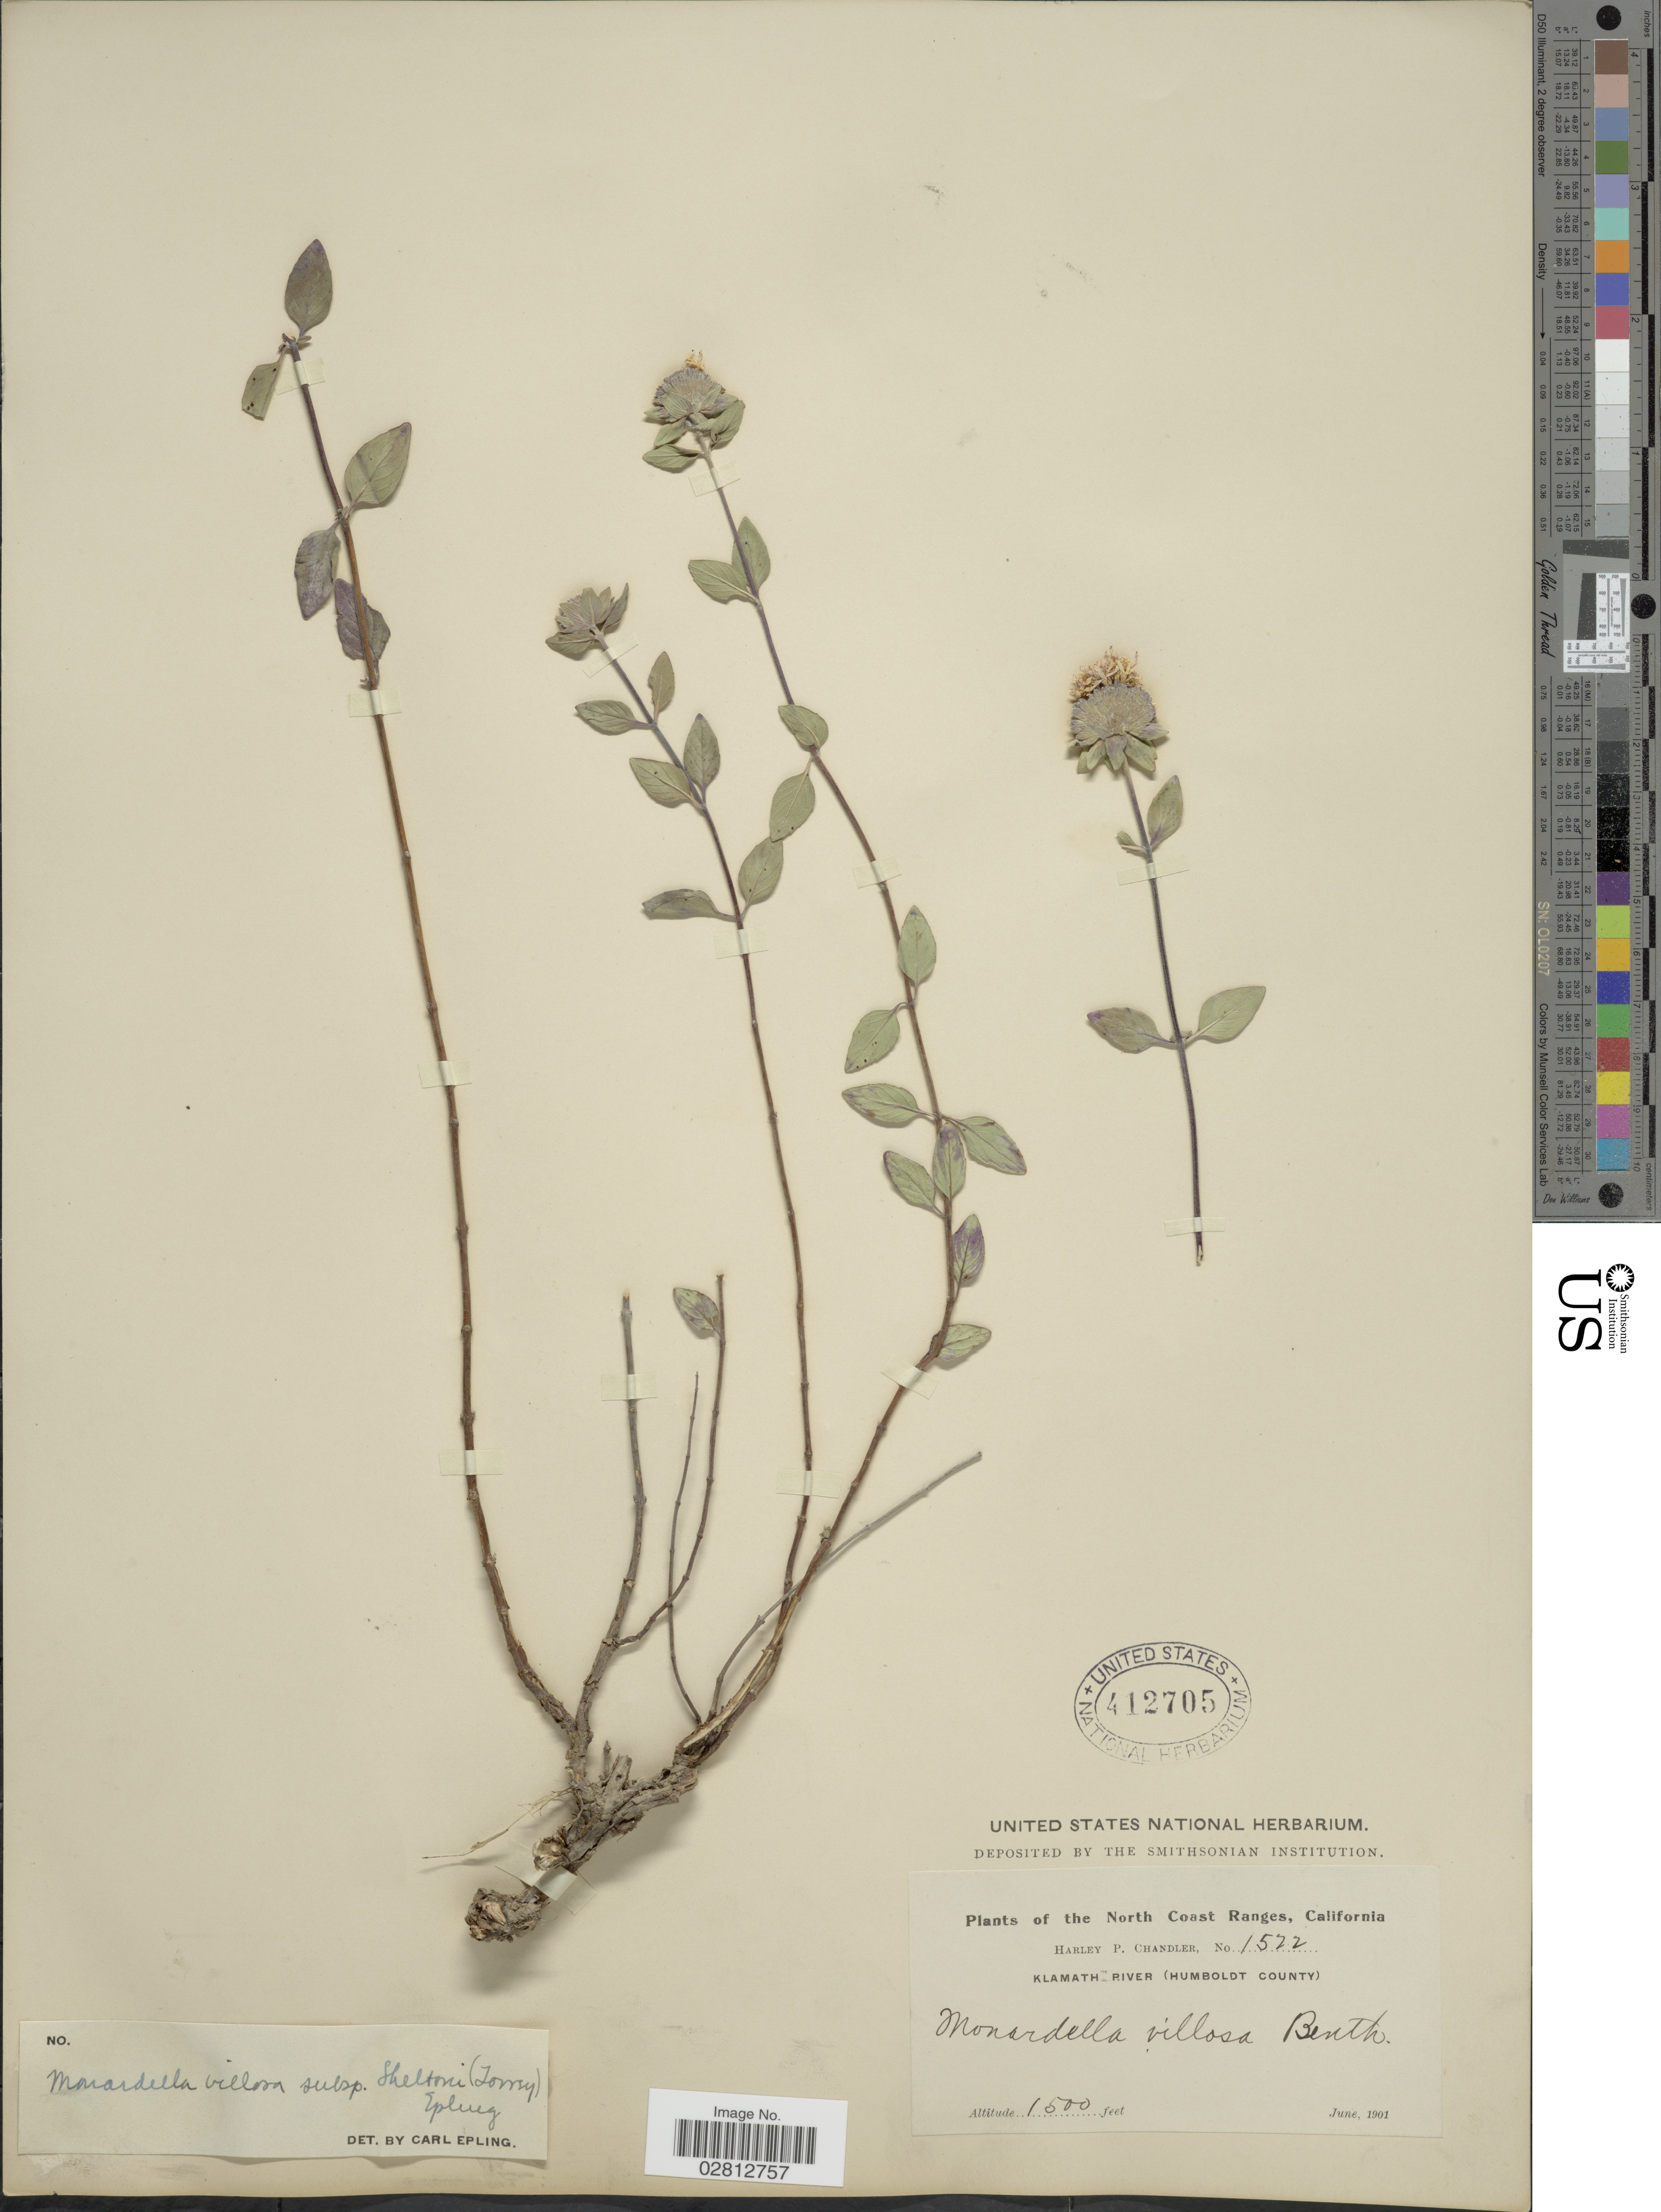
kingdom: Plantae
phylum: Tracheophyta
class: Magnoliopsida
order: Lamiales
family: Lamiaceae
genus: Monardella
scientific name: Monardella villosa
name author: Benth.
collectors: H. Chandler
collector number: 1522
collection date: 1901-06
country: United States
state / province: California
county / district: Humboldt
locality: North Coast Ranges, Klamath River (Humboldt County).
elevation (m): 457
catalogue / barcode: US 412705